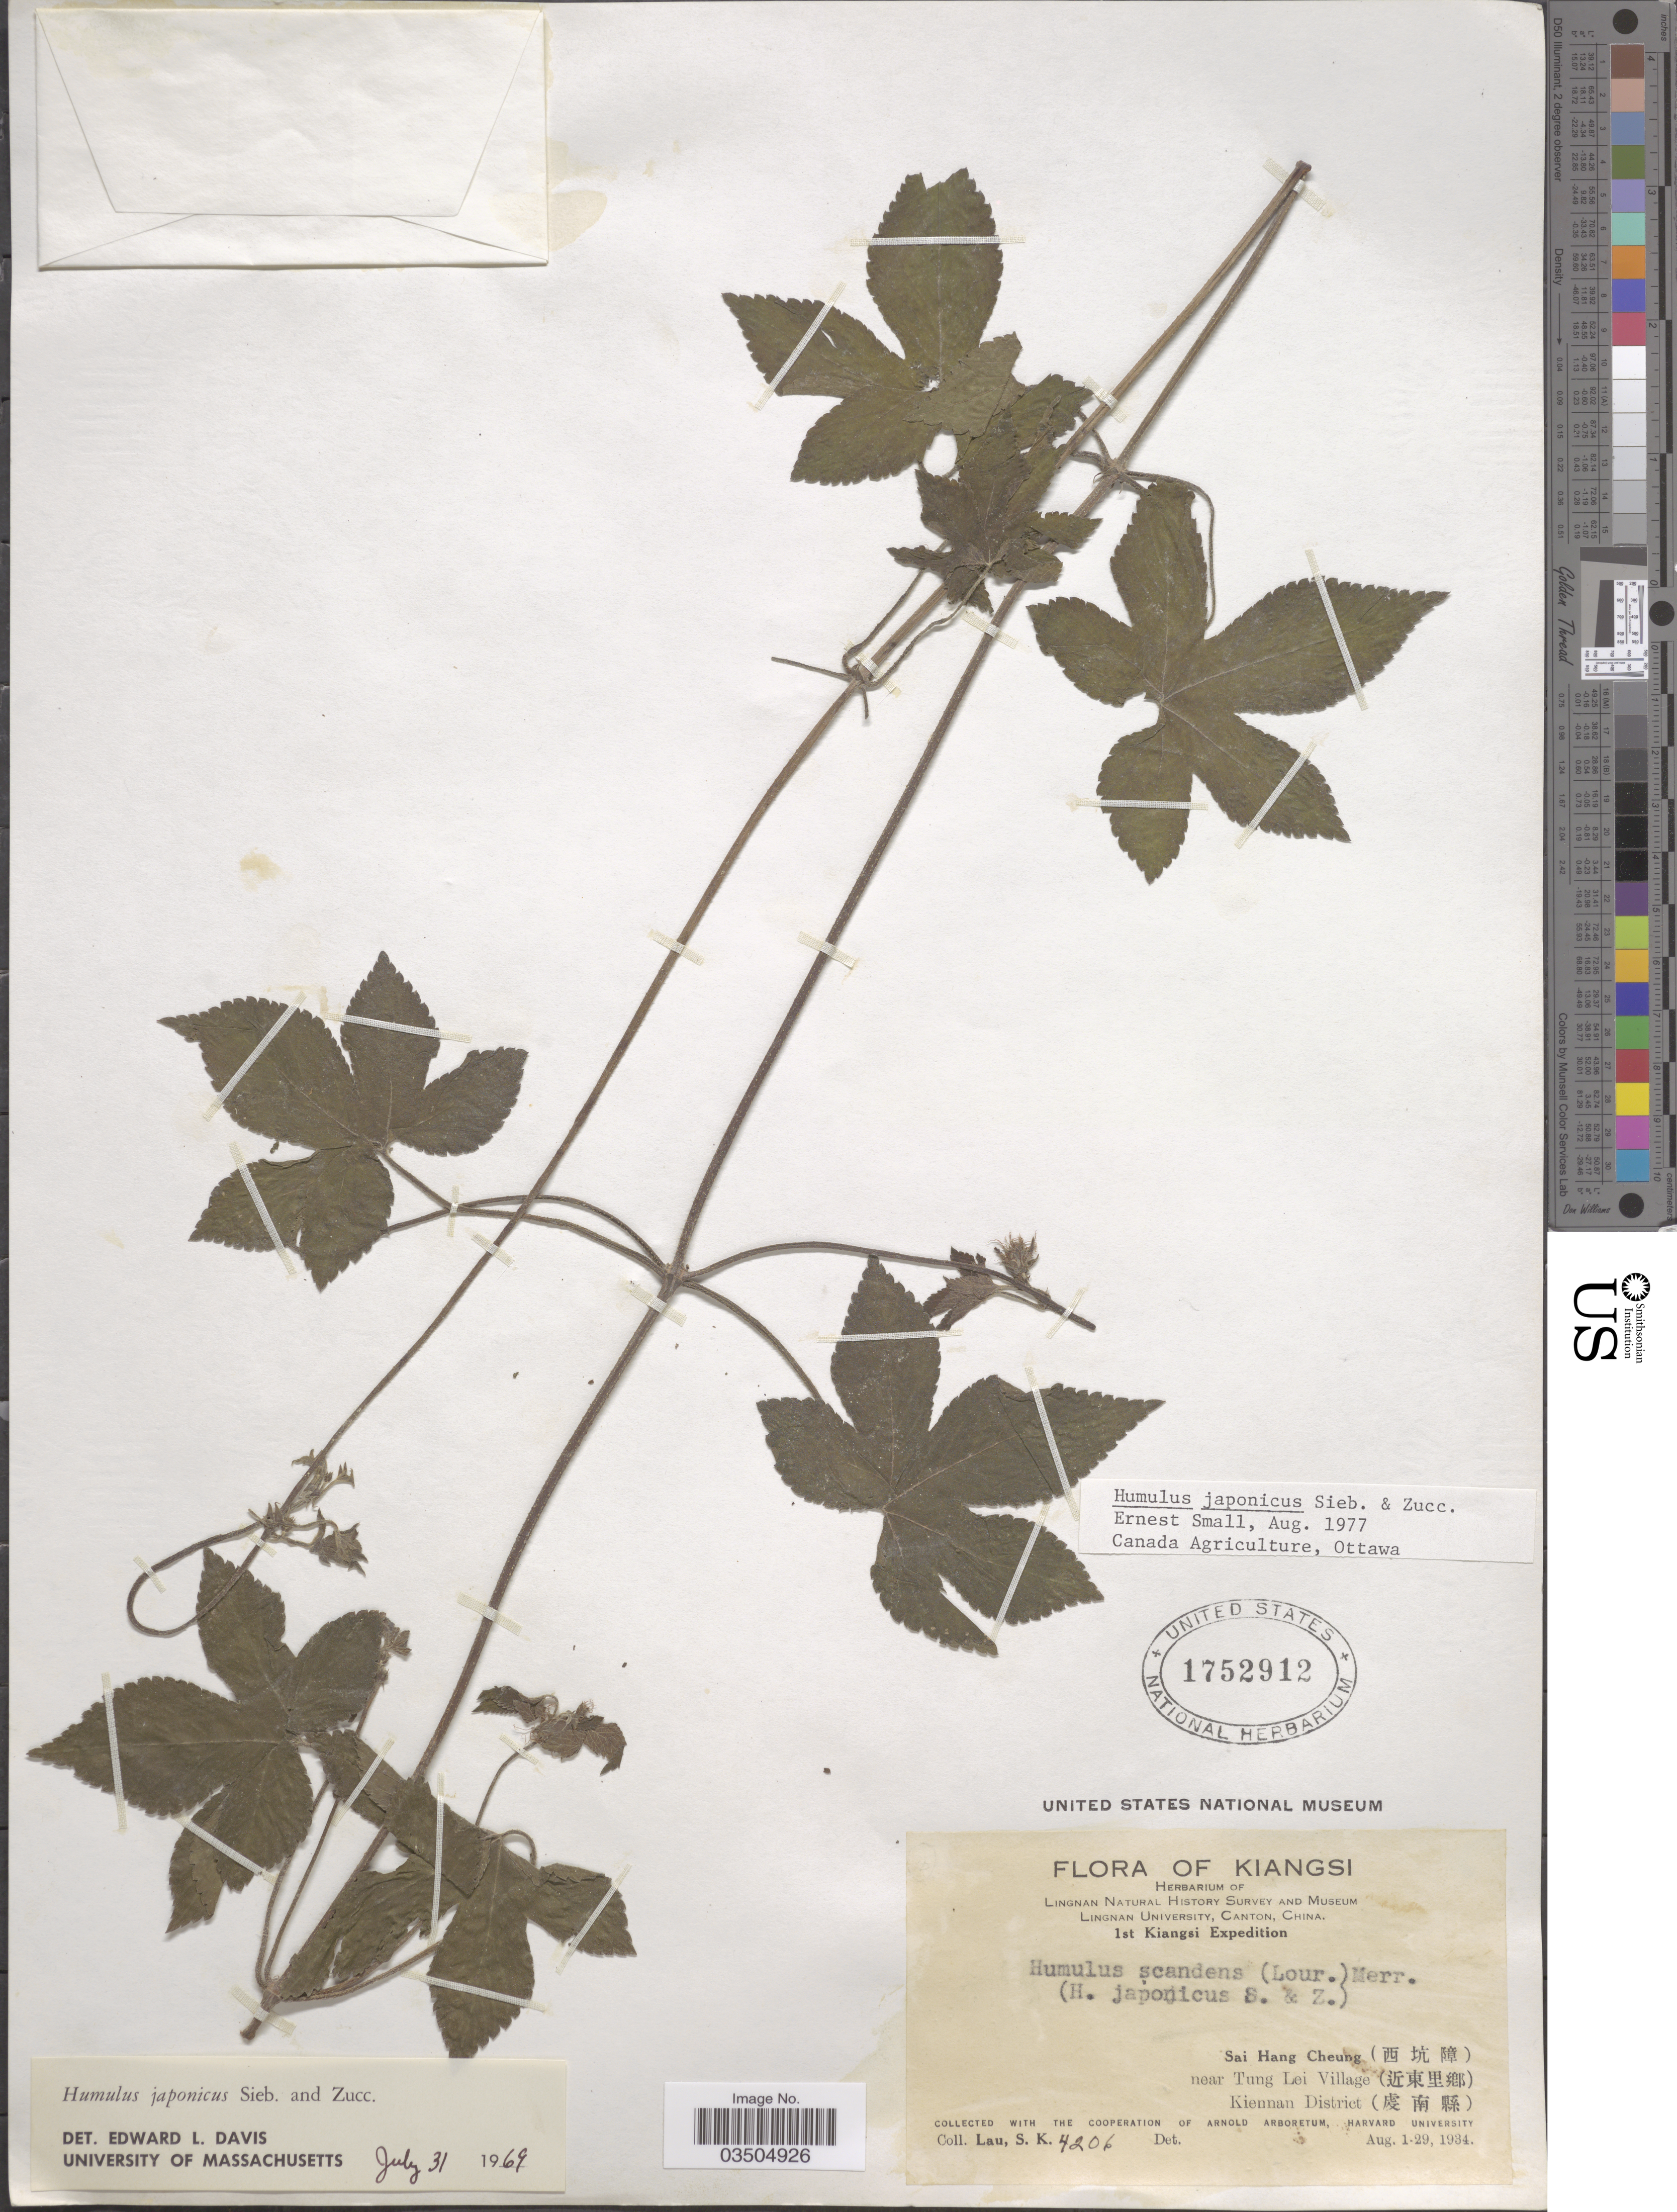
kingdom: Plantae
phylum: Tracheophyta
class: Magnoliopsida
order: Rosales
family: Cannabaceae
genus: Humulus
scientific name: Humulus japonicus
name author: Siebold & Zucc.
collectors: S. K. Lau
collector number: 4206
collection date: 1934-08-01/1934-08-29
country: China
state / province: Jiangxi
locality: Kiangsi. Sai Hang Cheung (X), near Tung Lei Village (X), Kiennan District, (X).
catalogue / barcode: US 1752912